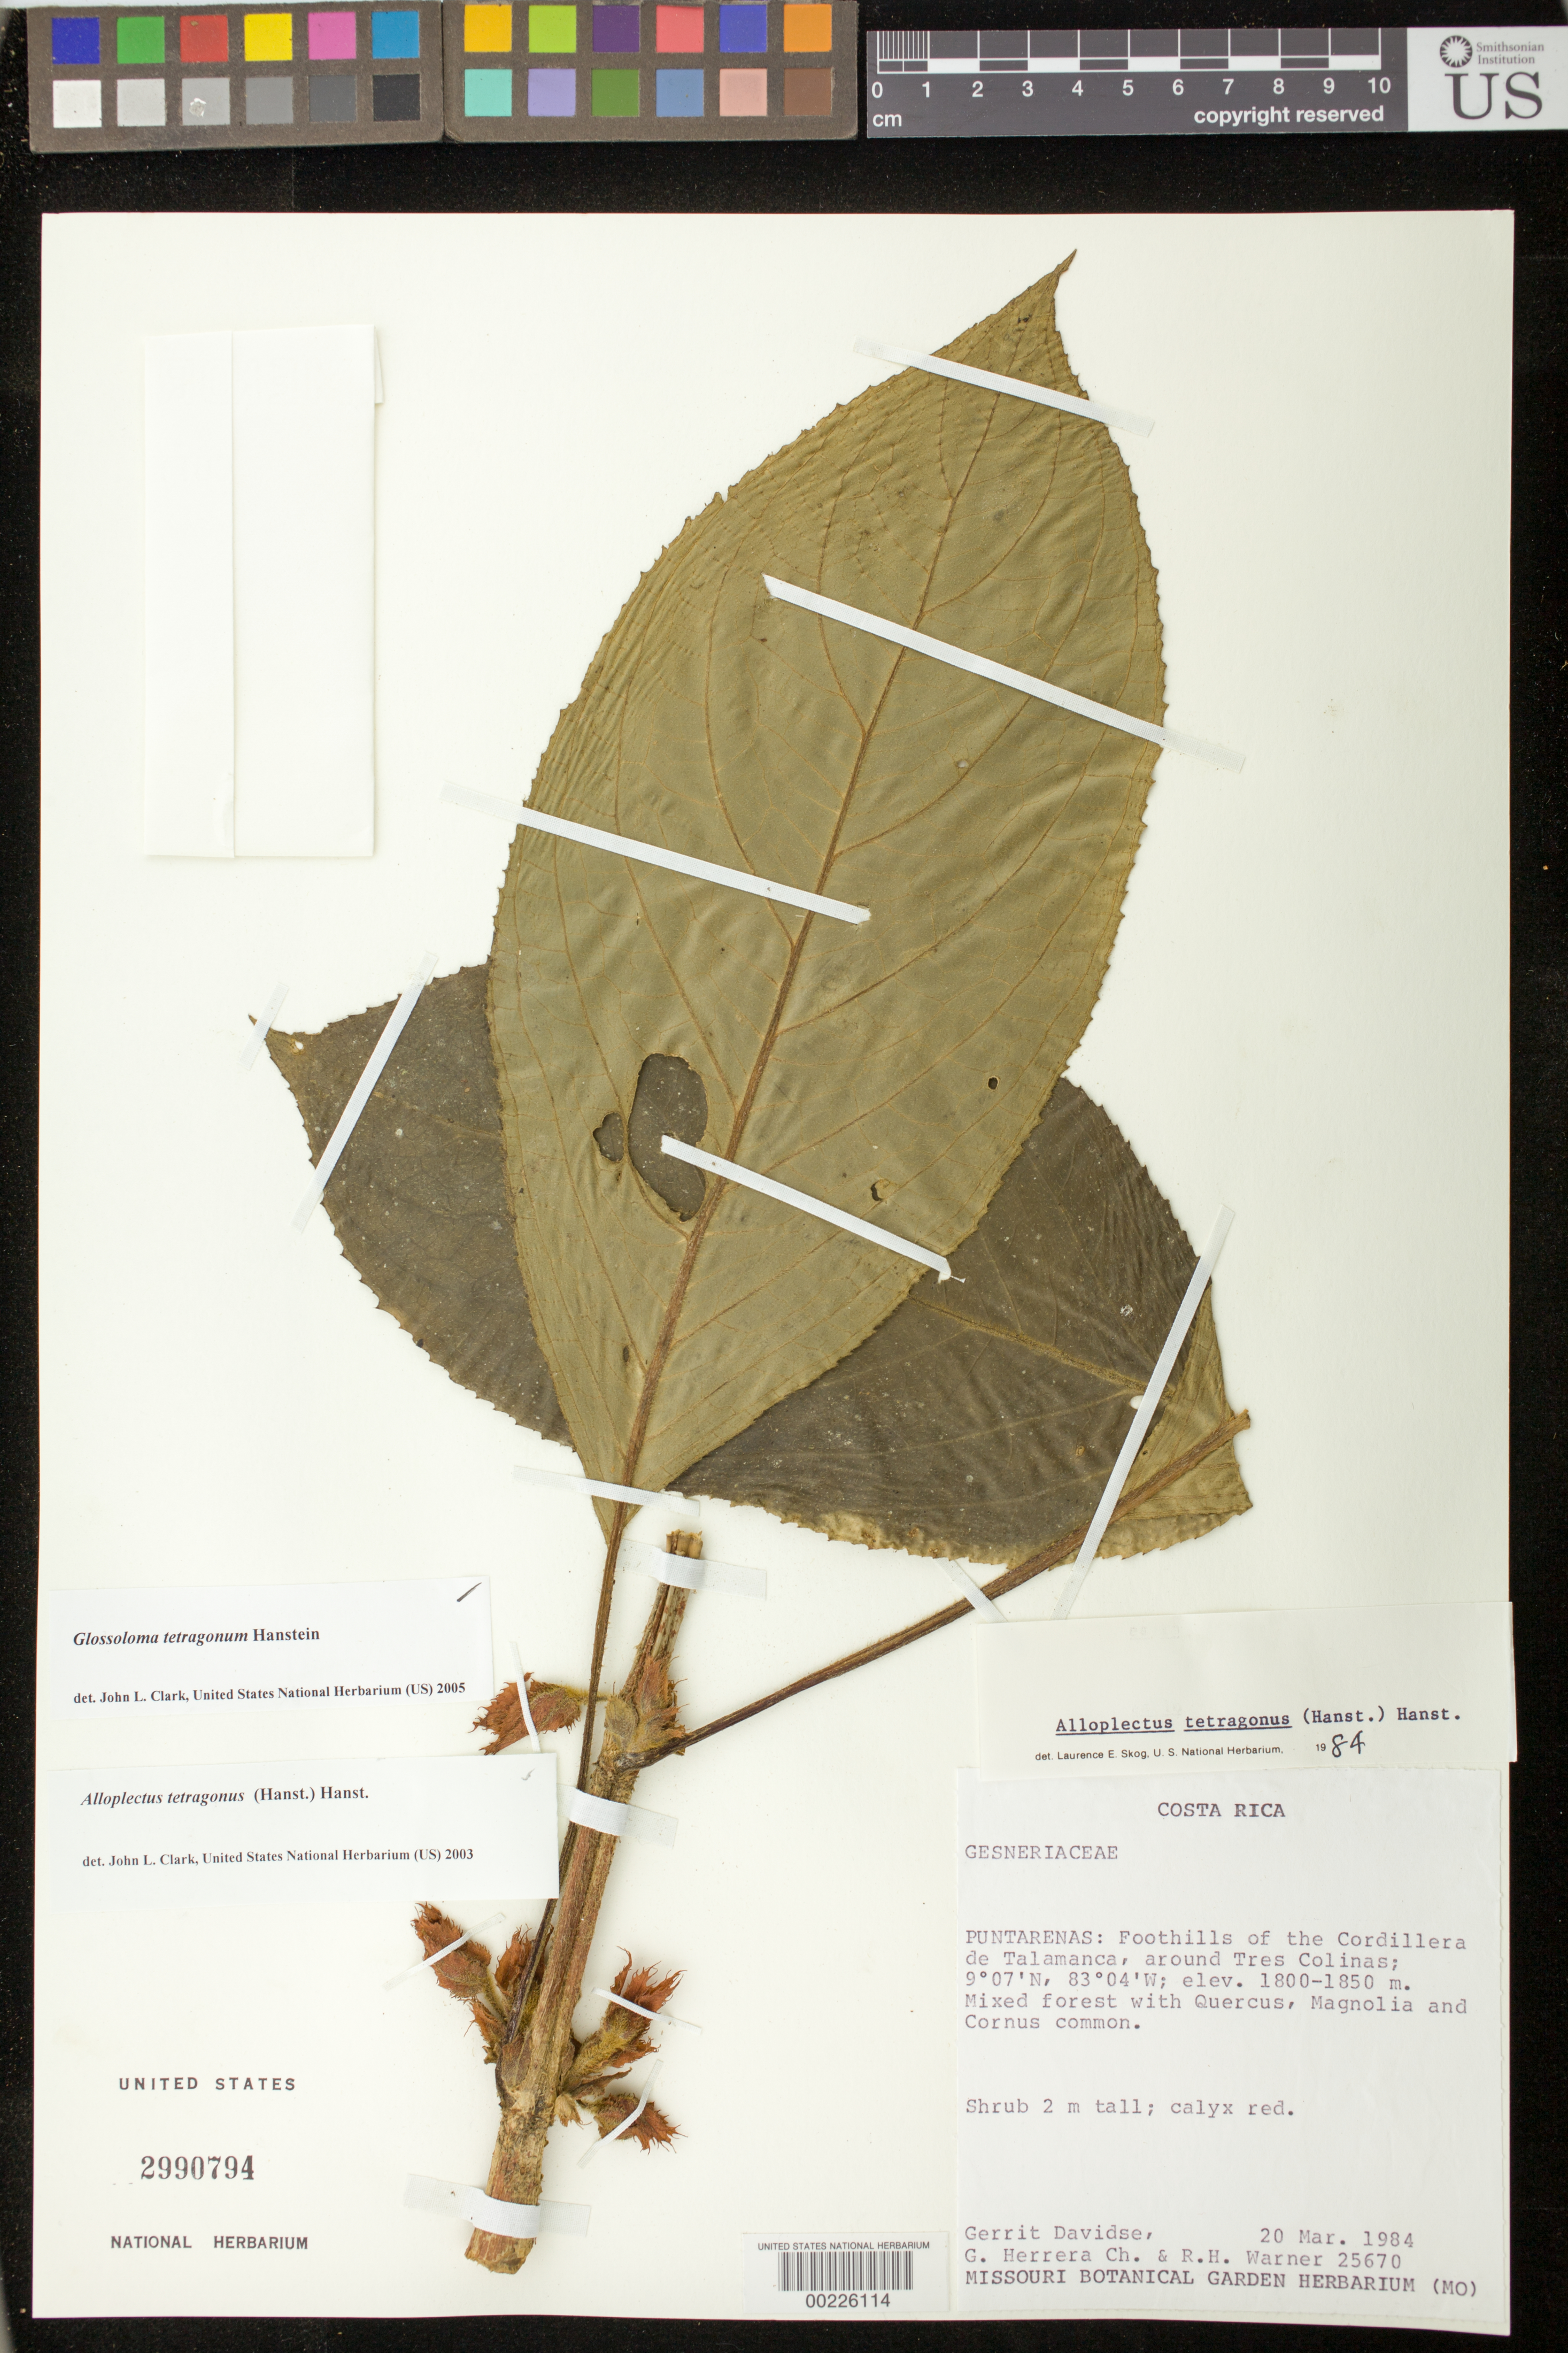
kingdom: Plantae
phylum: Tracheophyta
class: Magnoliopsida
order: Lamiales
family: Gesneriaceae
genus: Glossoloma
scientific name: Glossoloma tetragonum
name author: Hanst.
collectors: G. Davidse, G. Herrera & R. H. Warner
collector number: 25670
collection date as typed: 20 Mar 1984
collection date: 1984-03-20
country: Costa Rica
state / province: Puntarenas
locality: Foothills of the Cordillera de Talamanca, around Tres Colinas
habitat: Mixed forest with Quercus, Magnolia and Cornus common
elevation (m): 1800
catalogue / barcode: US 2990794